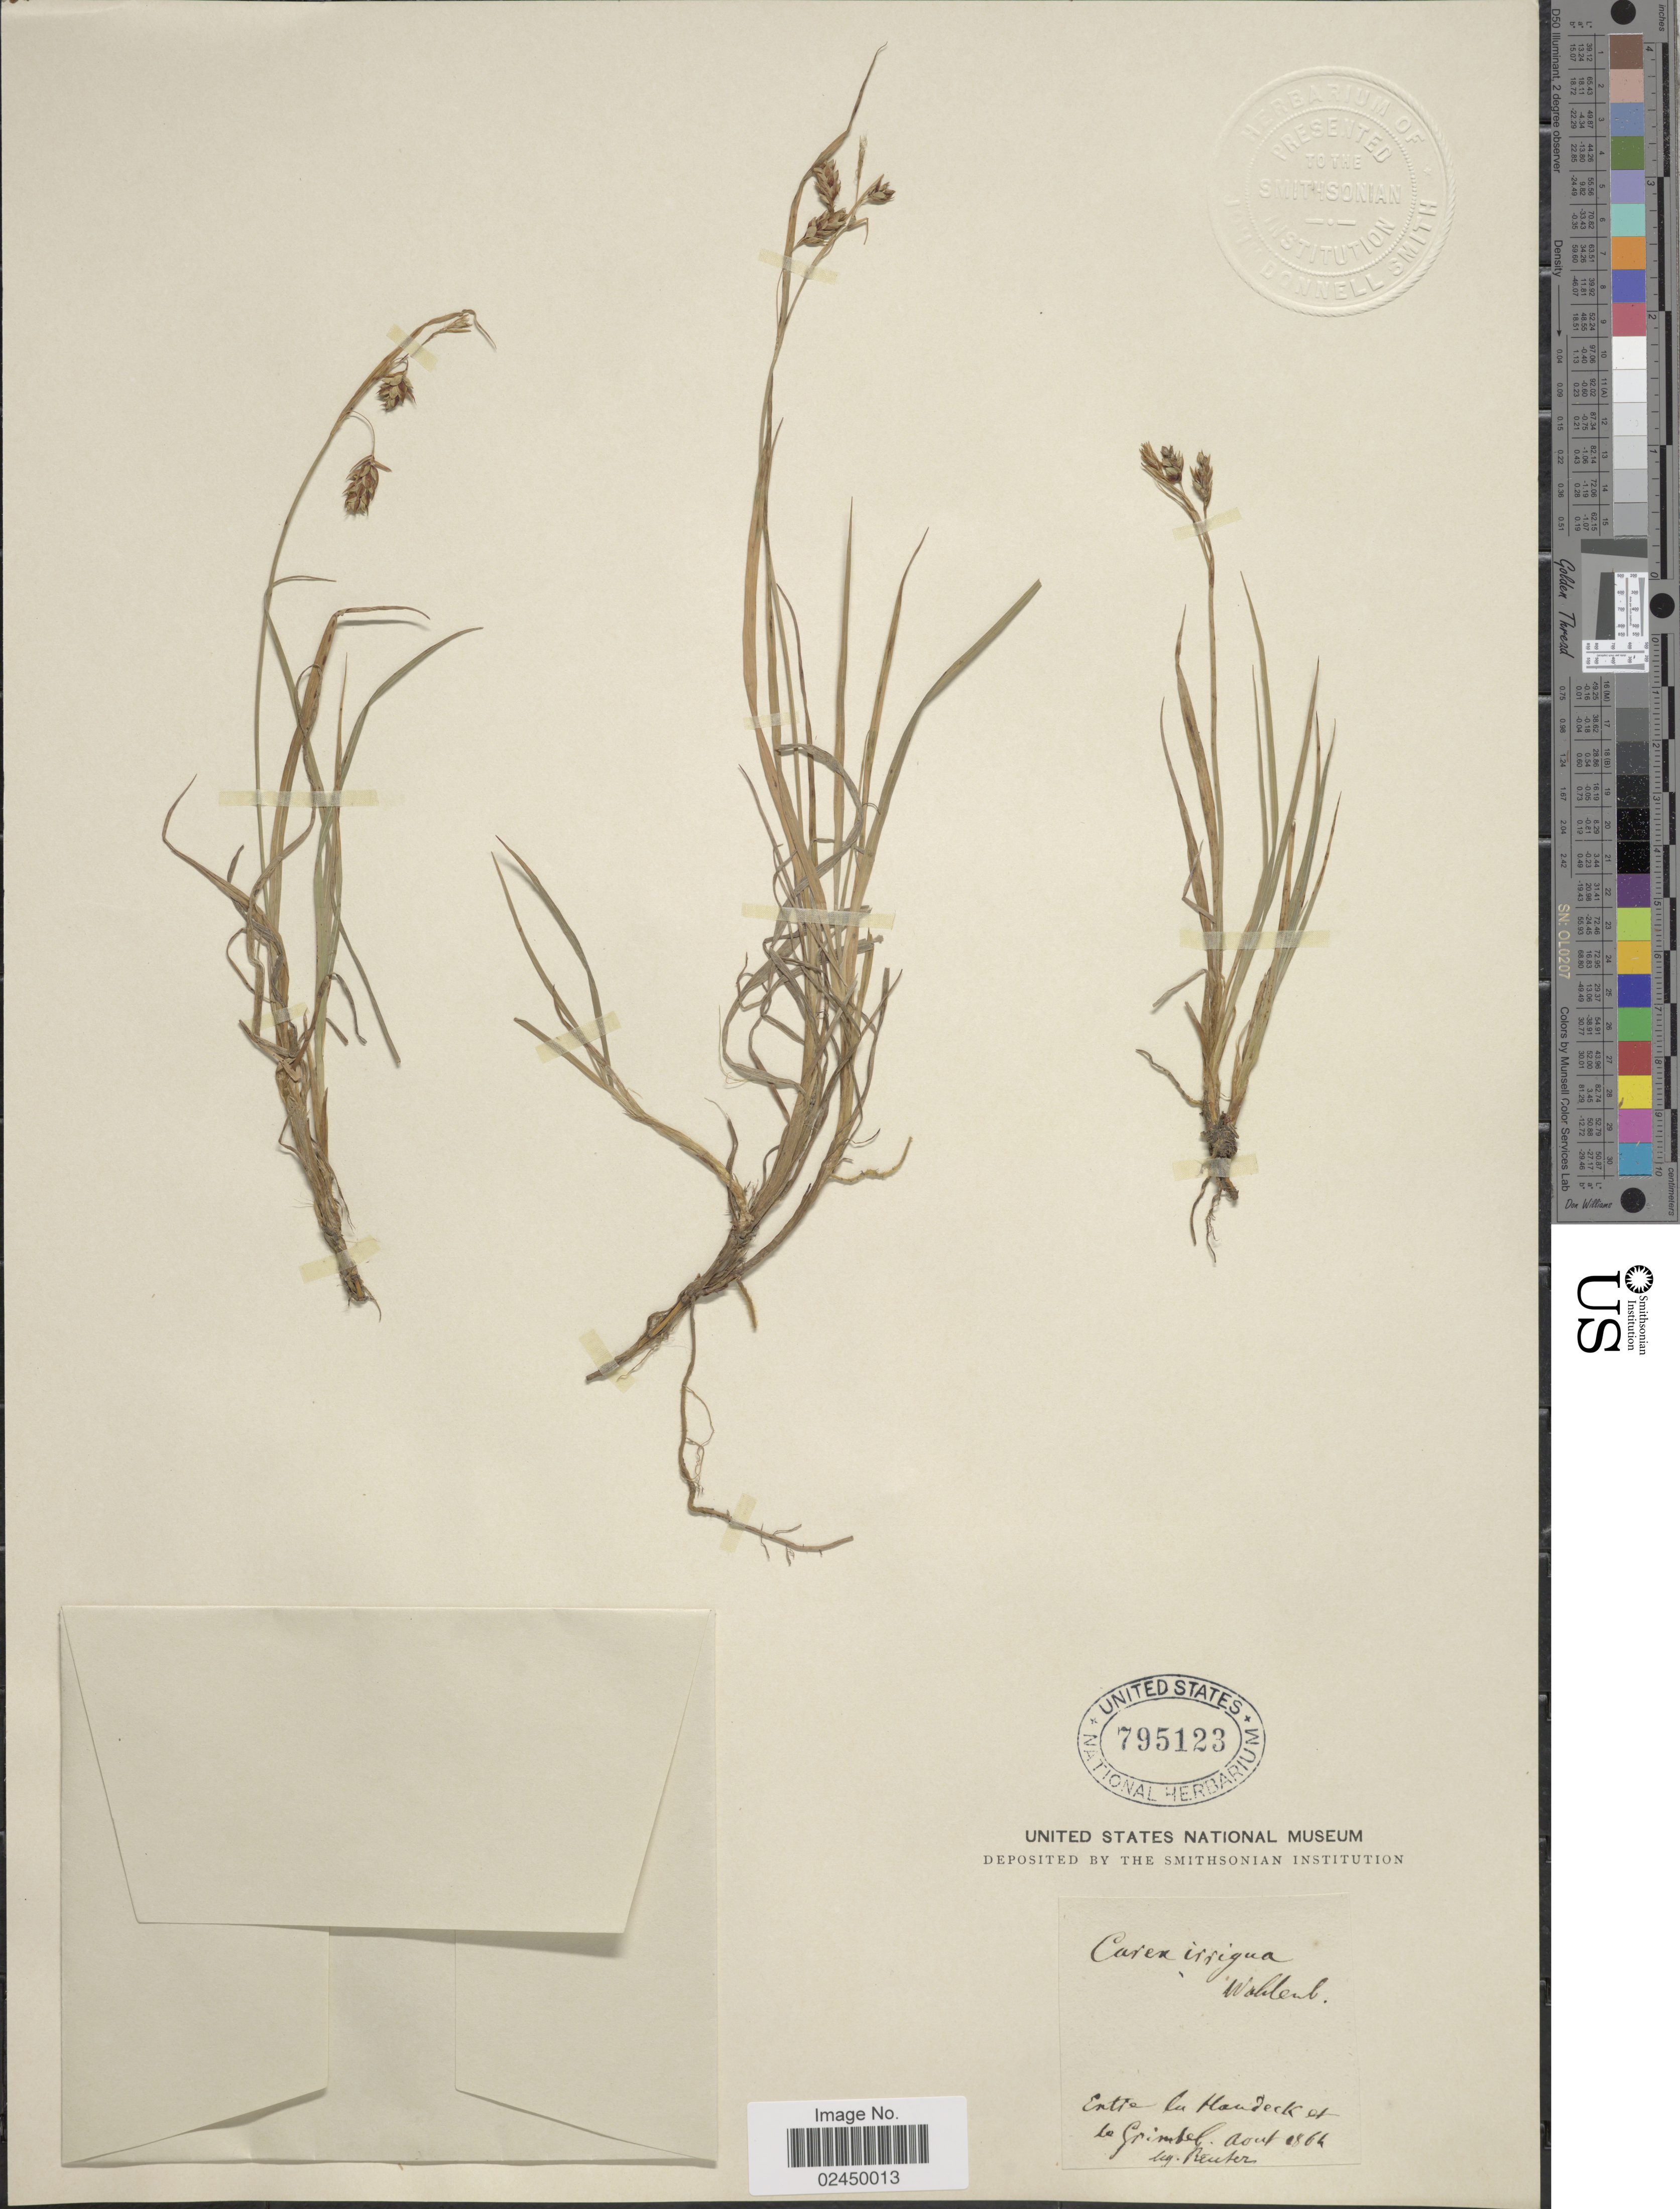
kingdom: Plantae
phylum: Tracheophyta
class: Liliopsida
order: Poales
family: Cyperaceae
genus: Carex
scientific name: Carex irrigua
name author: (Wahlenb.) Sm. ex Hoppe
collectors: -. Reuter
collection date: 1864-08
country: Switzerland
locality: Entre le Handeck et le Grimbel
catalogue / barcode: US 795123